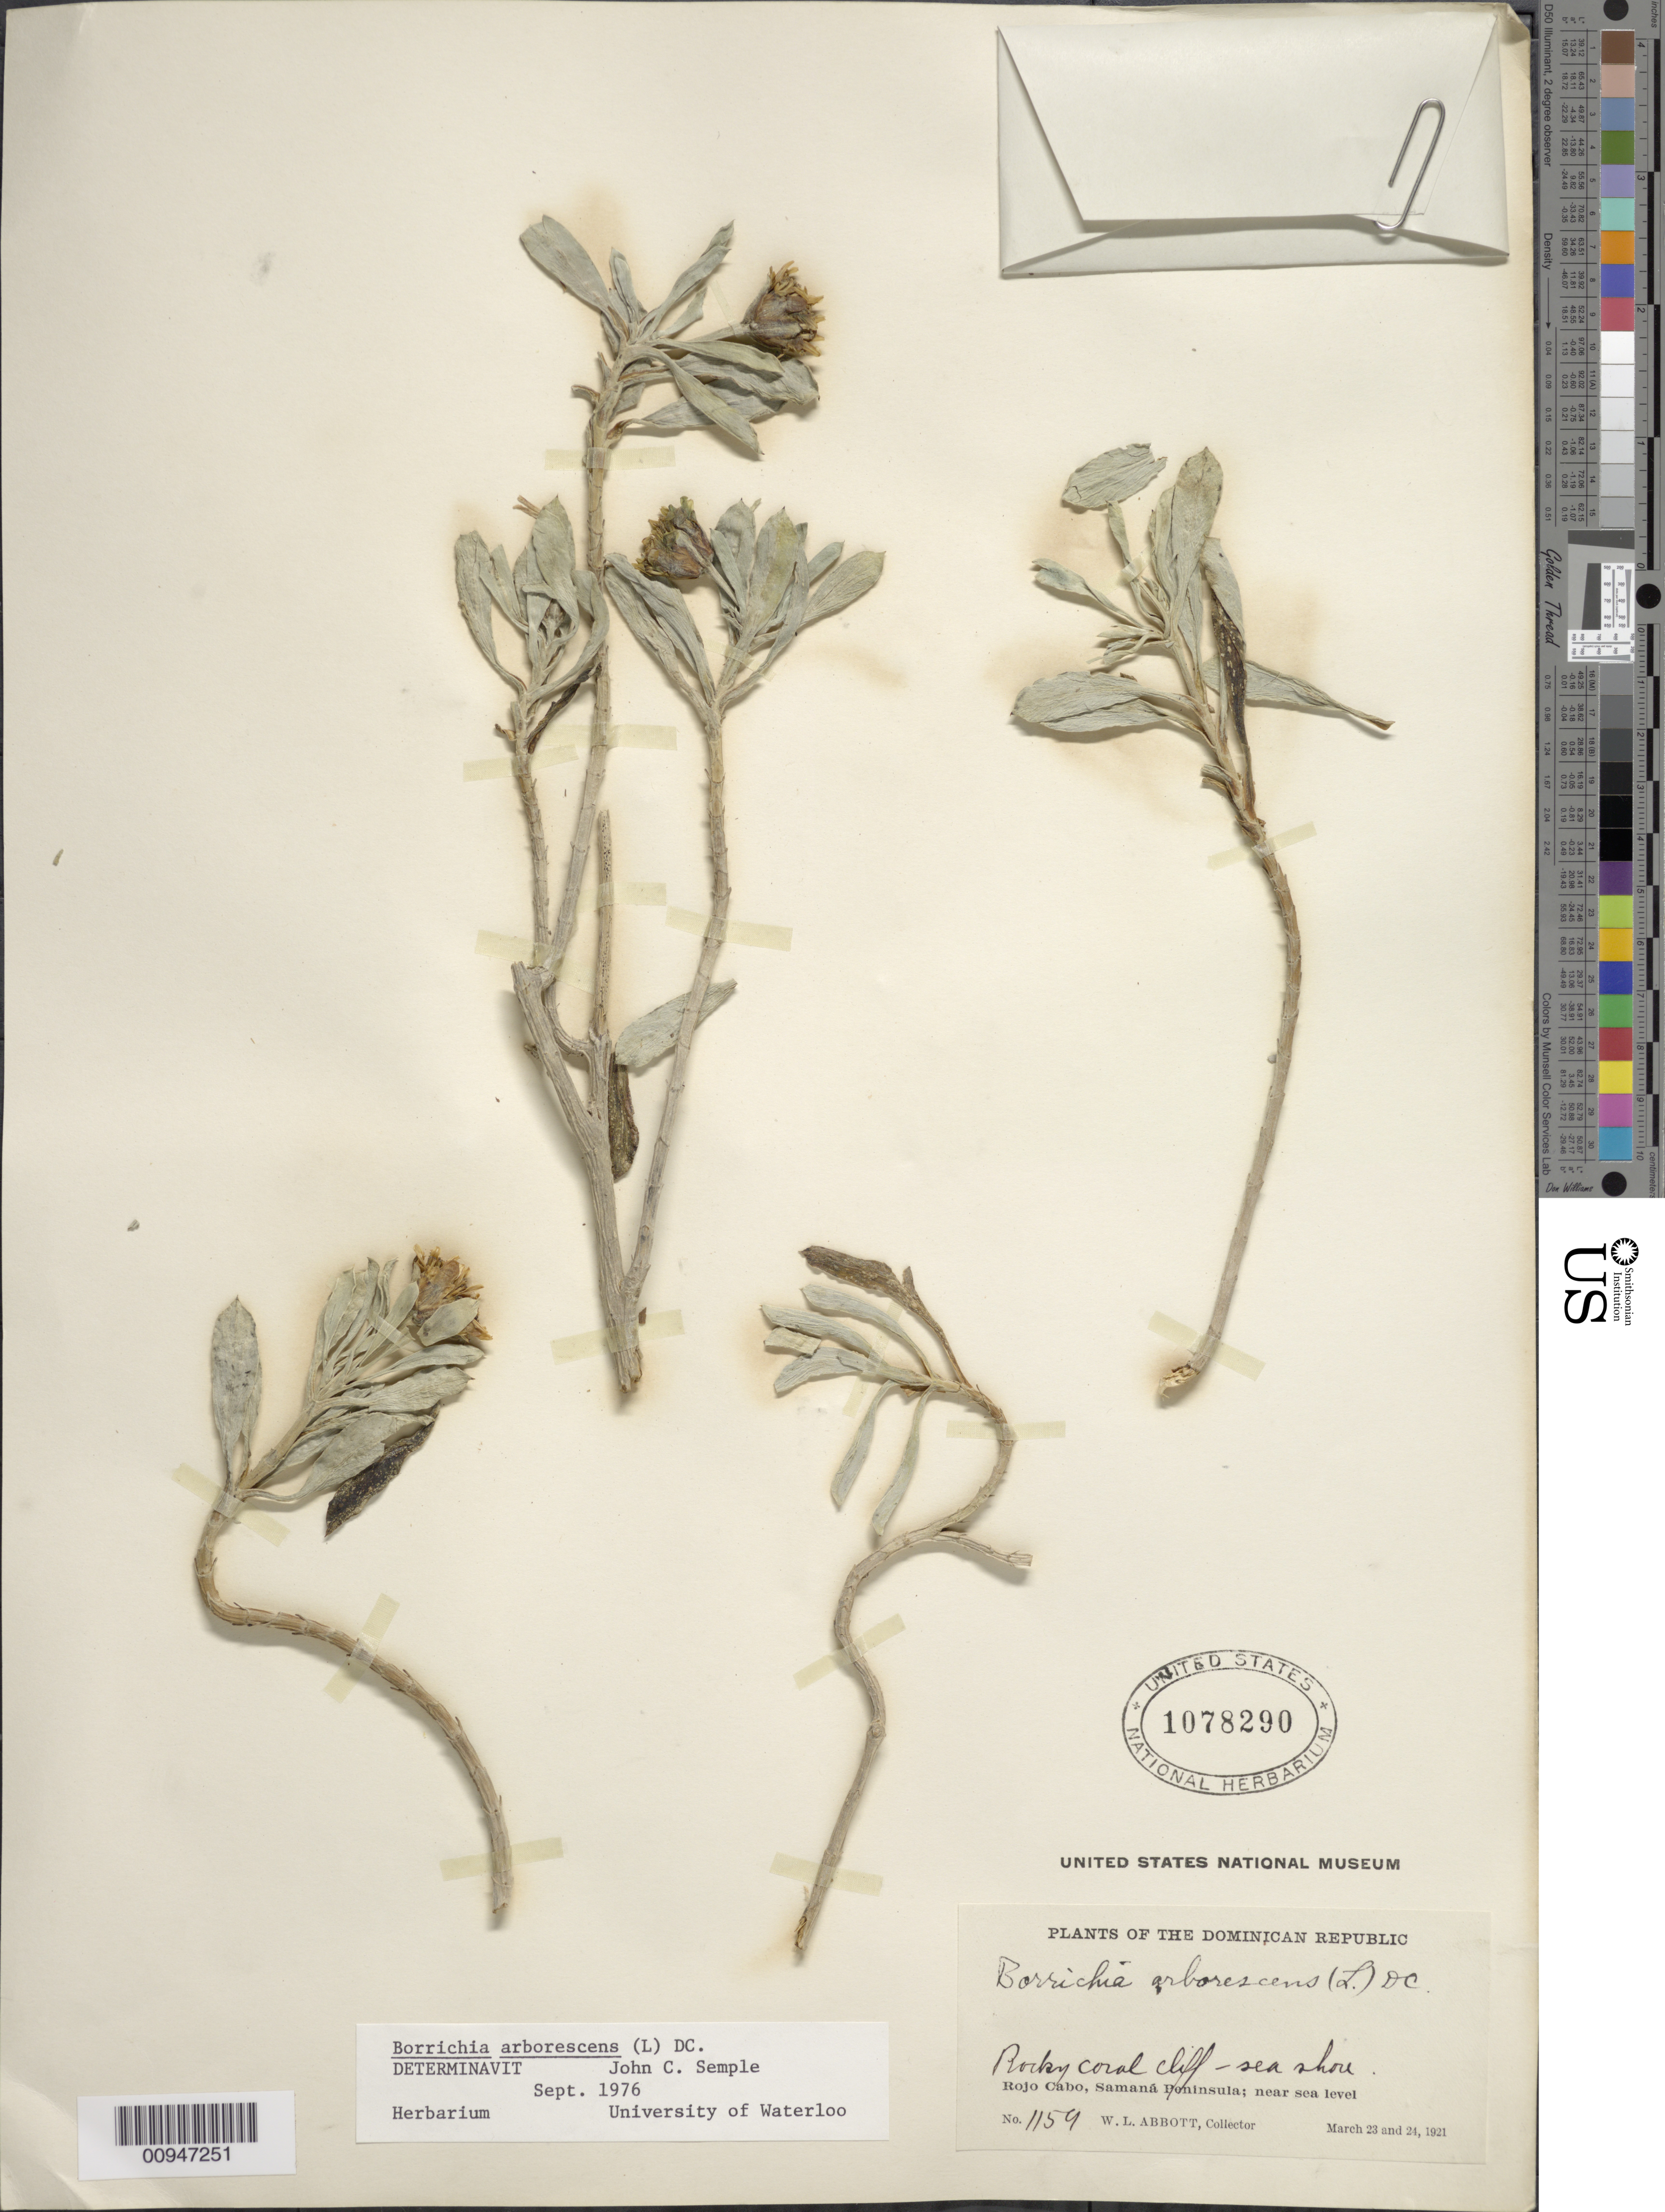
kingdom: Plantae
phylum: Tracheophyta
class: Magnoliopsida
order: Asterales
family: Asteraceae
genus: Borrichia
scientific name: Borrichia arborescens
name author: (L.) DC.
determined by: Semple, J. C.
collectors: W. L. Abbott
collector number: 1159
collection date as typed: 23 Mar 1921 and 24 Mar 1921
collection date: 1921-03-23,1921-03-24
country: Dominican Republic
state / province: Samaná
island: Hispaniola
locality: Rojo Cabo, Samaná Penninsula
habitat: Rocky coral cliff, seashore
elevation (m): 0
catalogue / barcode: US 1078290